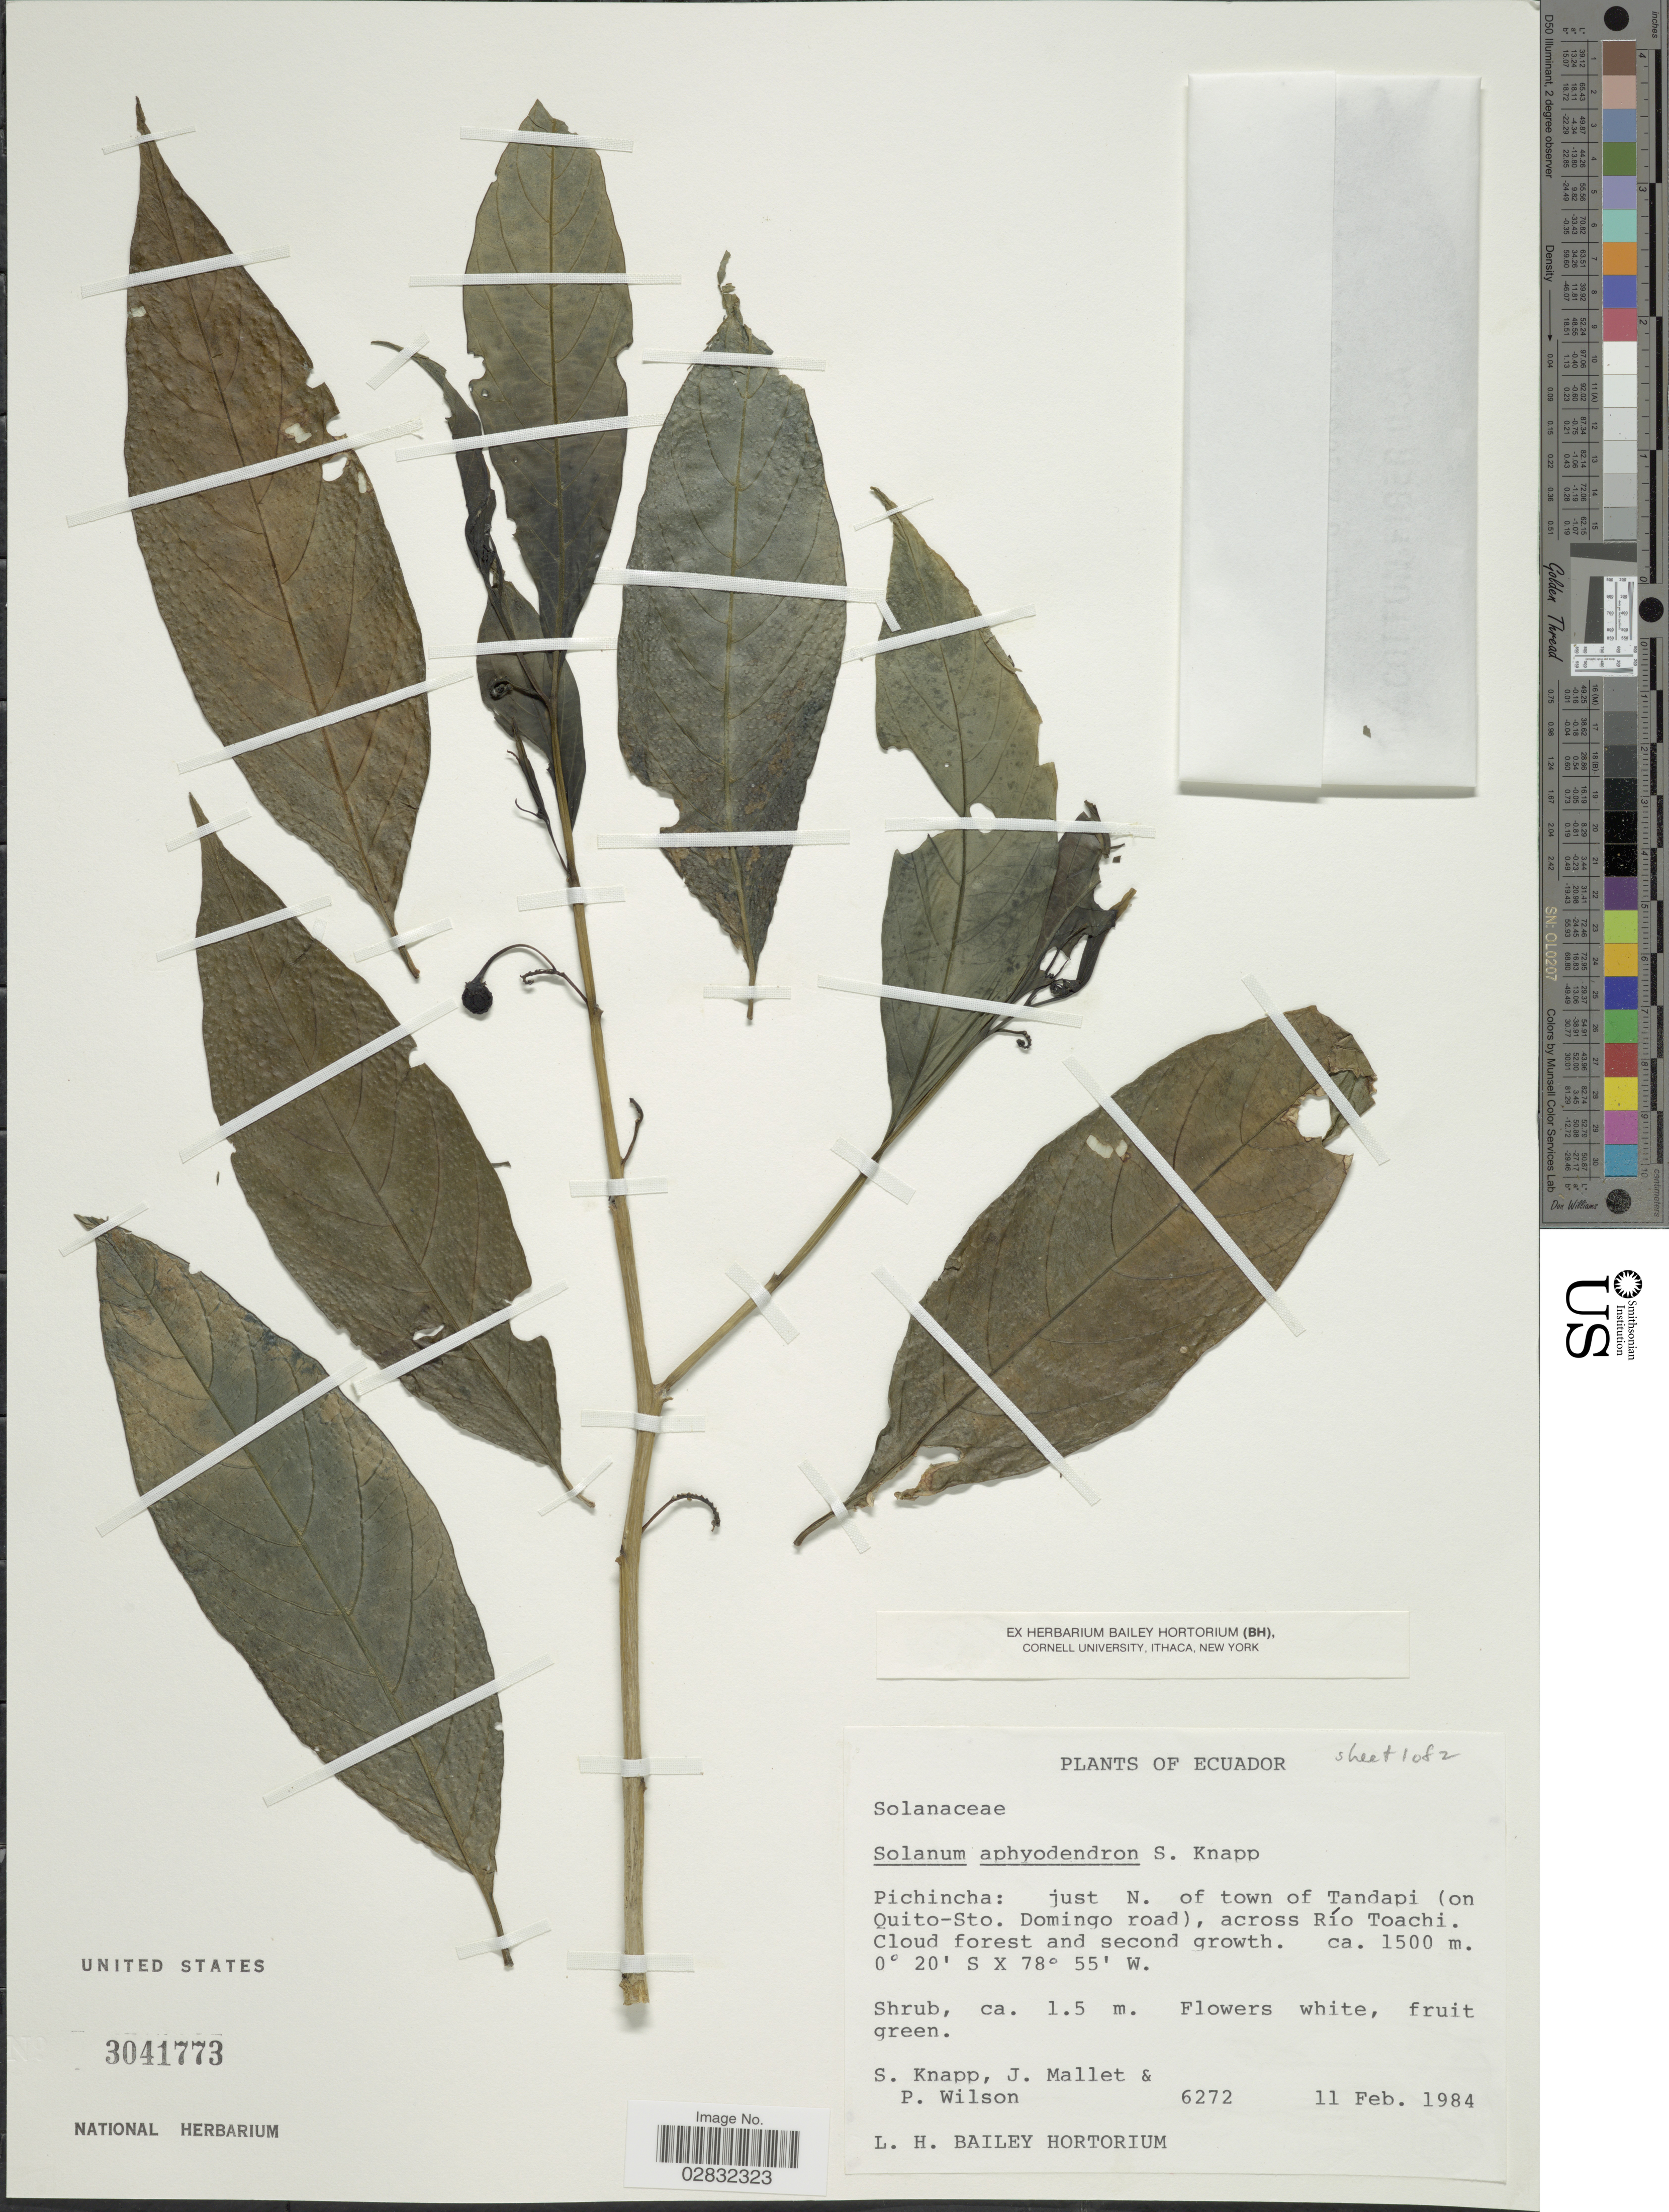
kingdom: Plantae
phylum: Tracheophyta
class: Magnoliopsida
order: Solanales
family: Solanaceae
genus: Solanum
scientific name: Solanum aphyodendron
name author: S. Knapp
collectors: S. Knapp, J. Mallet & P. Wilson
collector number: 6272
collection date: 1984-02-11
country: Ecuador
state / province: Pichincha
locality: Pichincha: just N. of town of Tandapi (on Quito-Sto. Domingo road), across Río Toachi.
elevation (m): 1500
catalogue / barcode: US 3041773